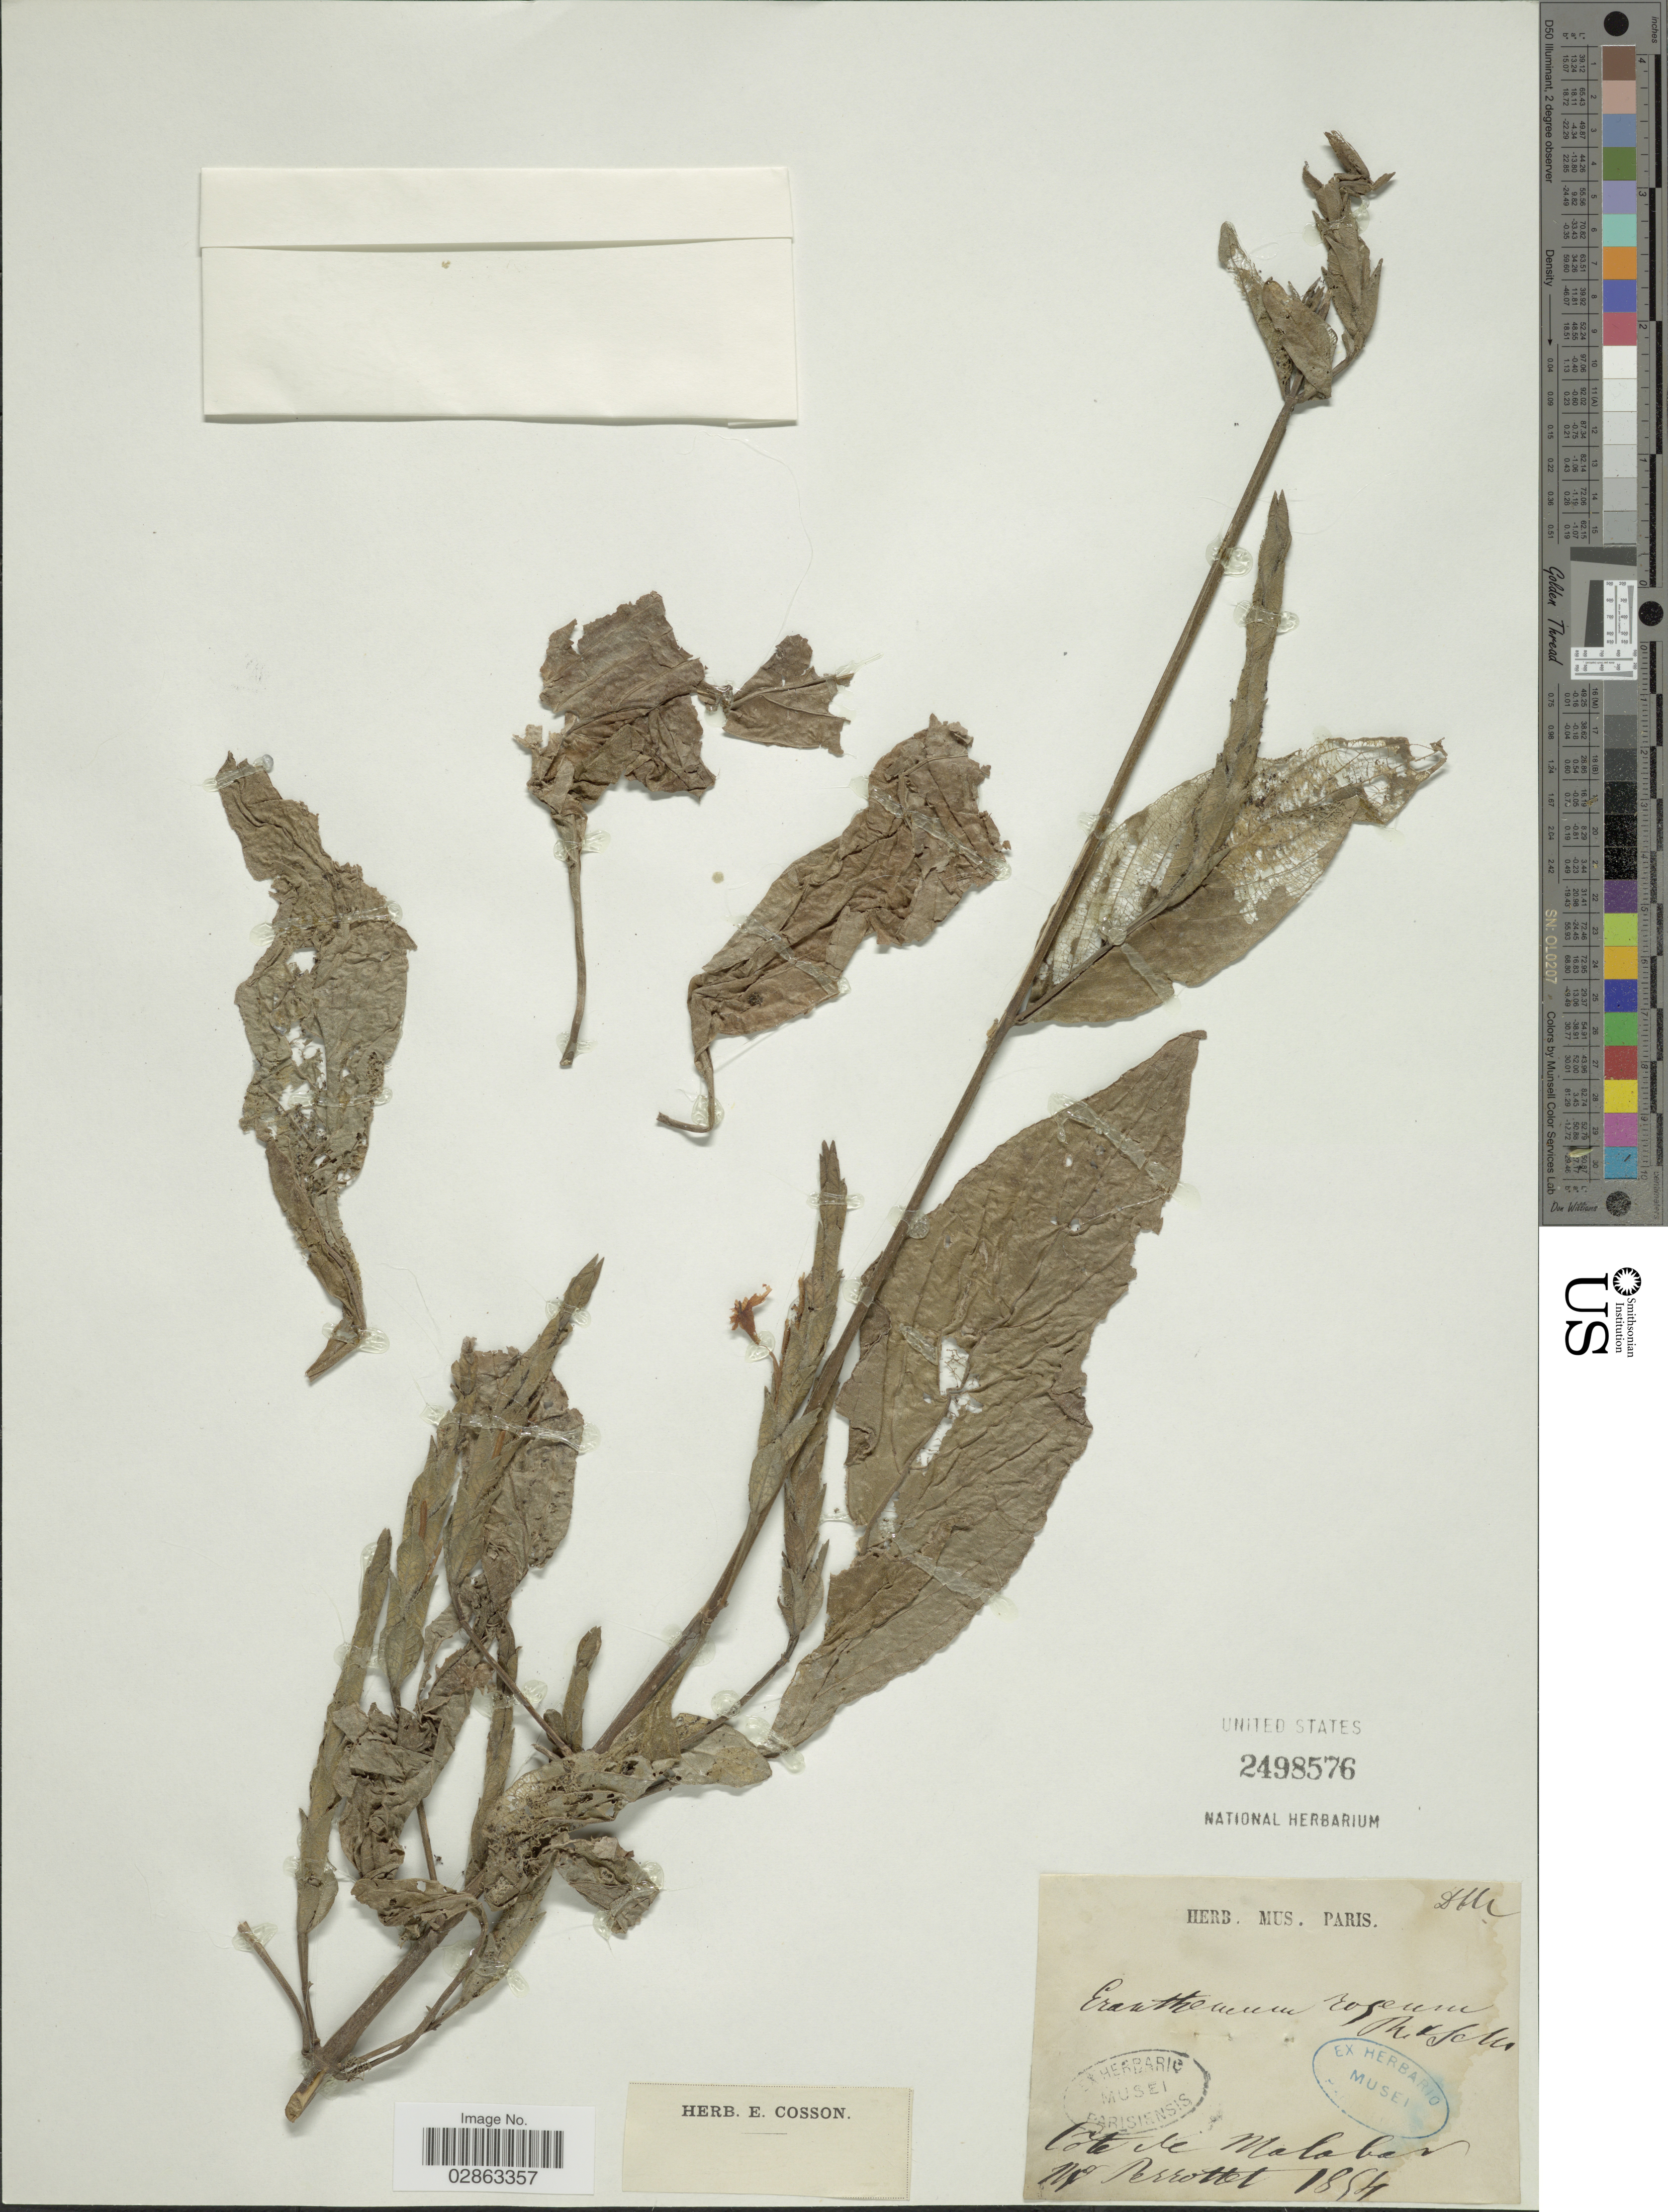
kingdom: Plantae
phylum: Tracheophyta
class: Magnoliopsida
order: Lamiales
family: Acanthaceae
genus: Eranthemum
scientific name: Eranthemum roseum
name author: (Vahl) R. Br.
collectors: Perrottet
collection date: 1854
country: India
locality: Cote de Malabar.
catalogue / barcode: US 2498576